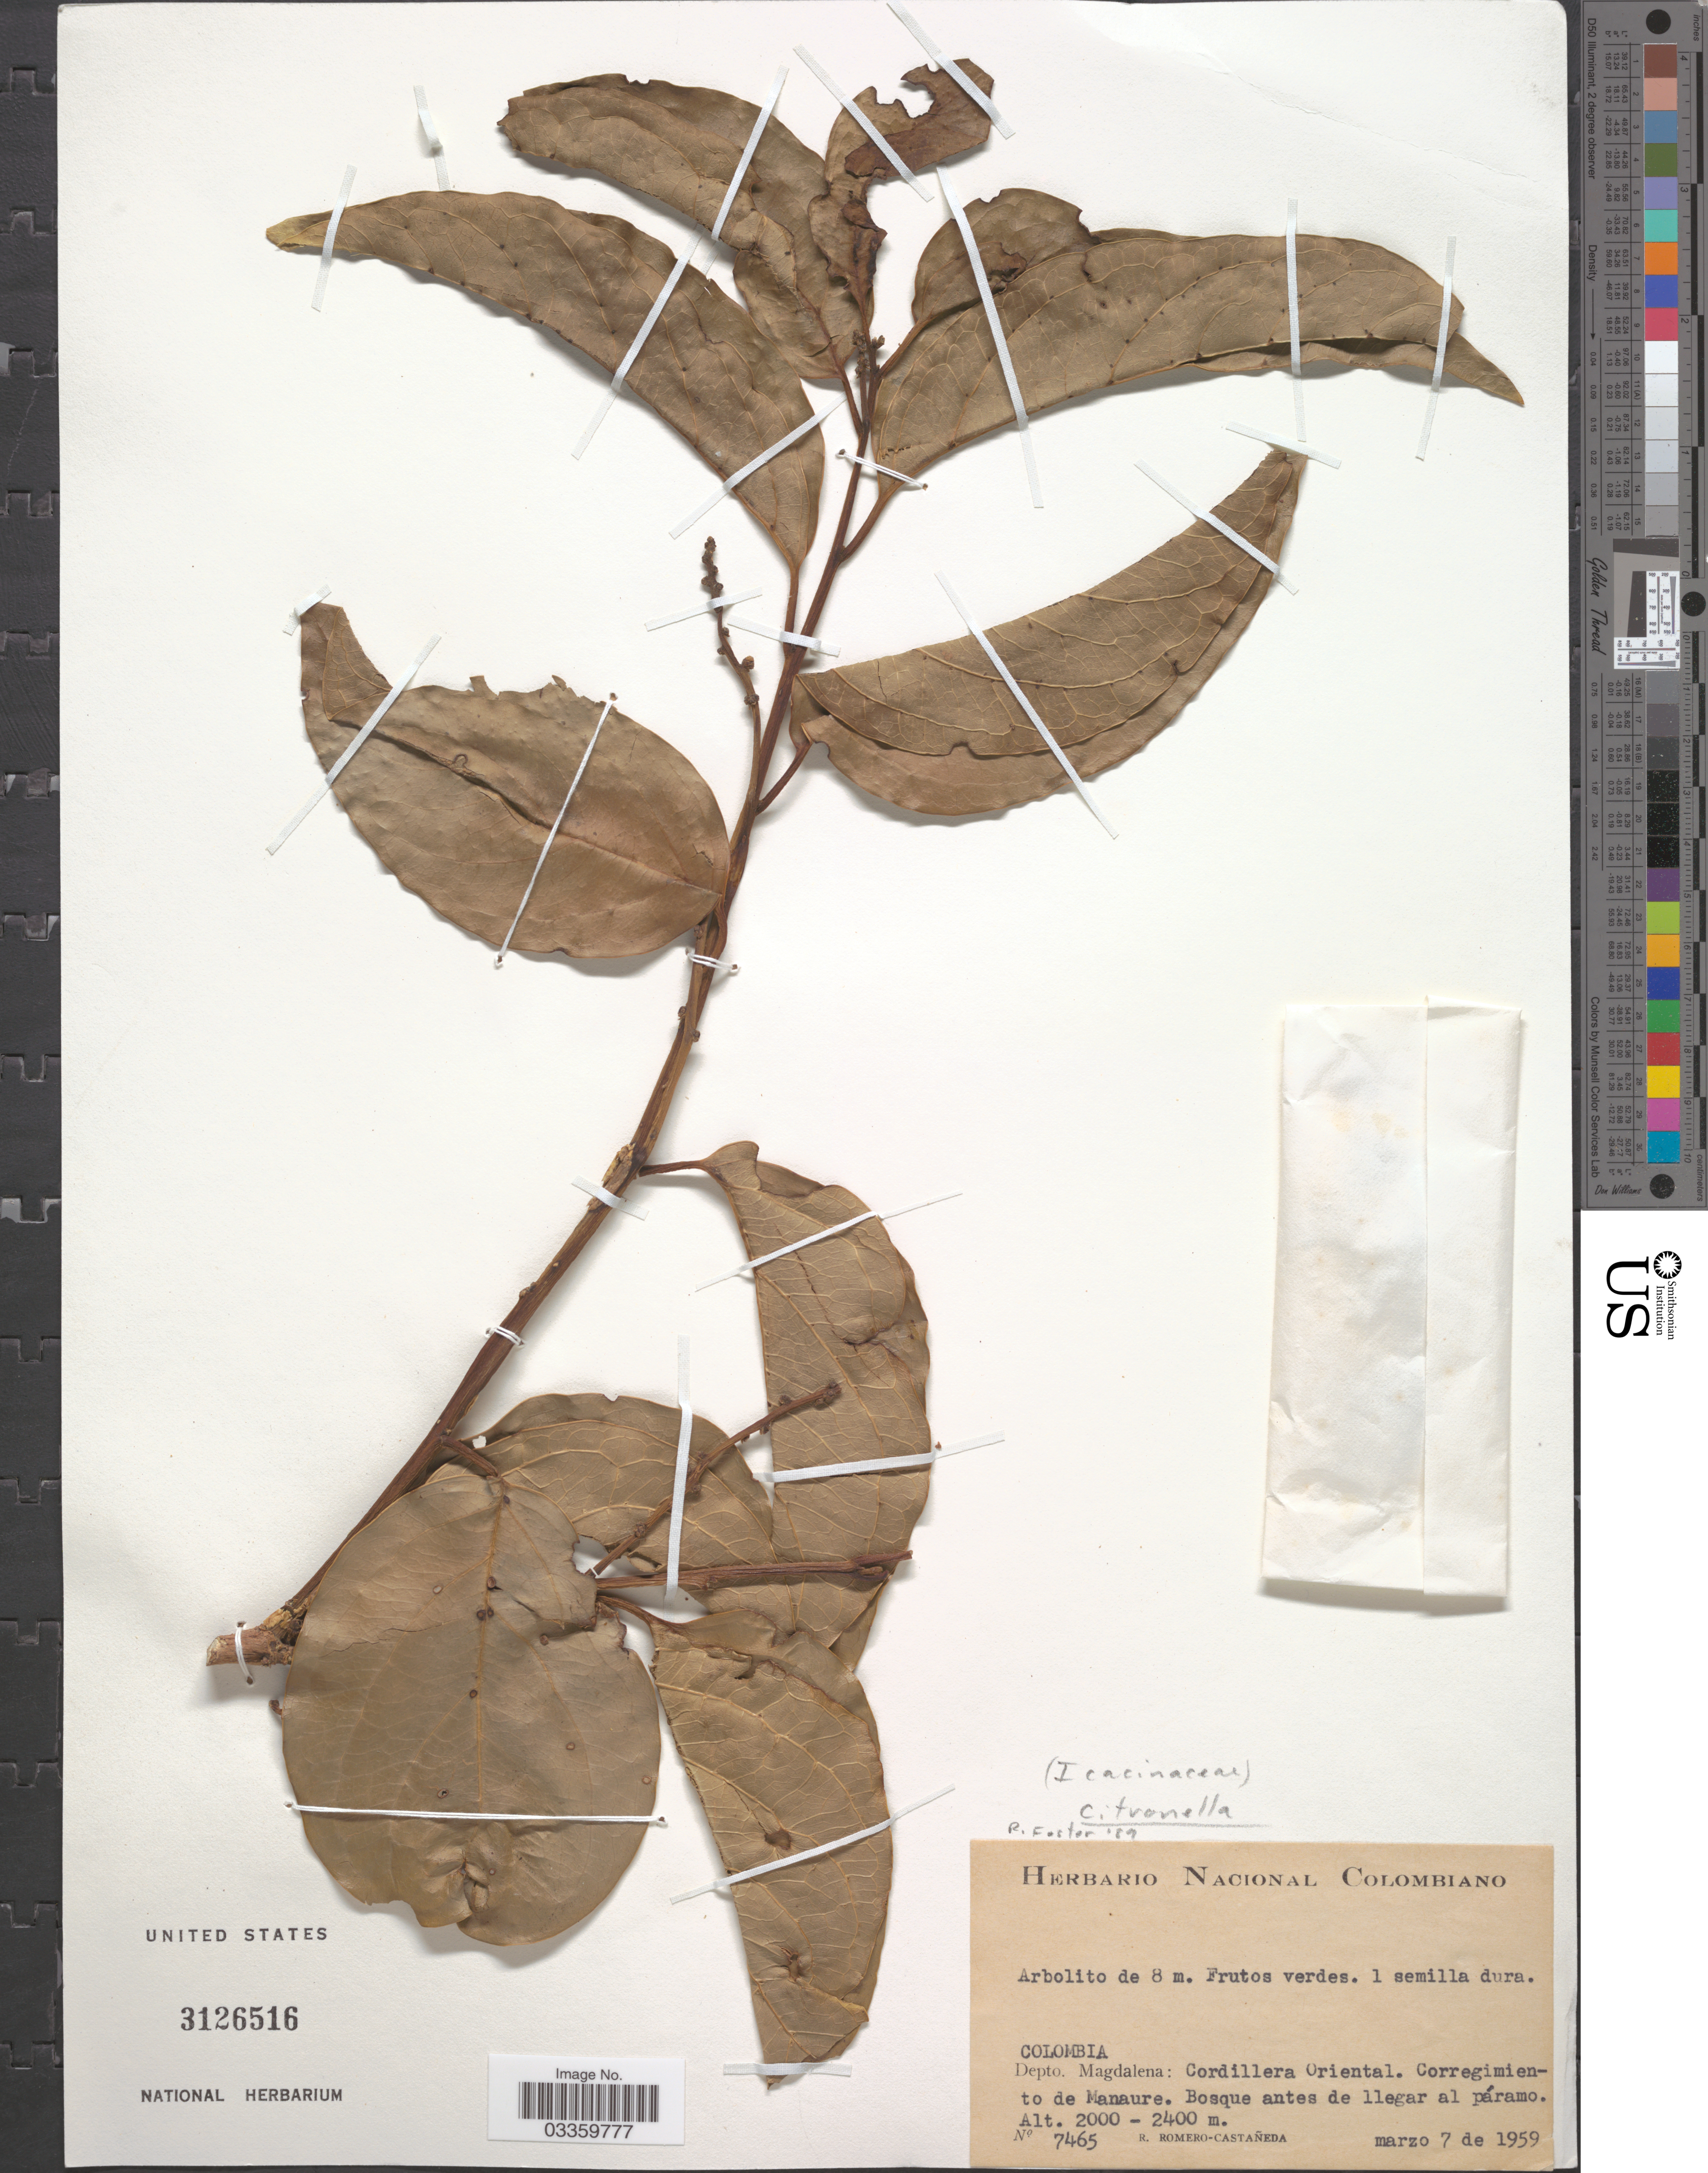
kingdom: Plantae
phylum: Tracheophyta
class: Magnoliopsida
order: Cardiopteridales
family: Cardiopteridaceae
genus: Citronella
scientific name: Citronella sp.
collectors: R. Romero Castañeda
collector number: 7465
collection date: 1959-03-07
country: Colombia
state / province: Magdalena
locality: Depto. Magdalena: Cordillera Oriental. Corregimiento de Manaure.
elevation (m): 2000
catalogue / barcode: US 3126516